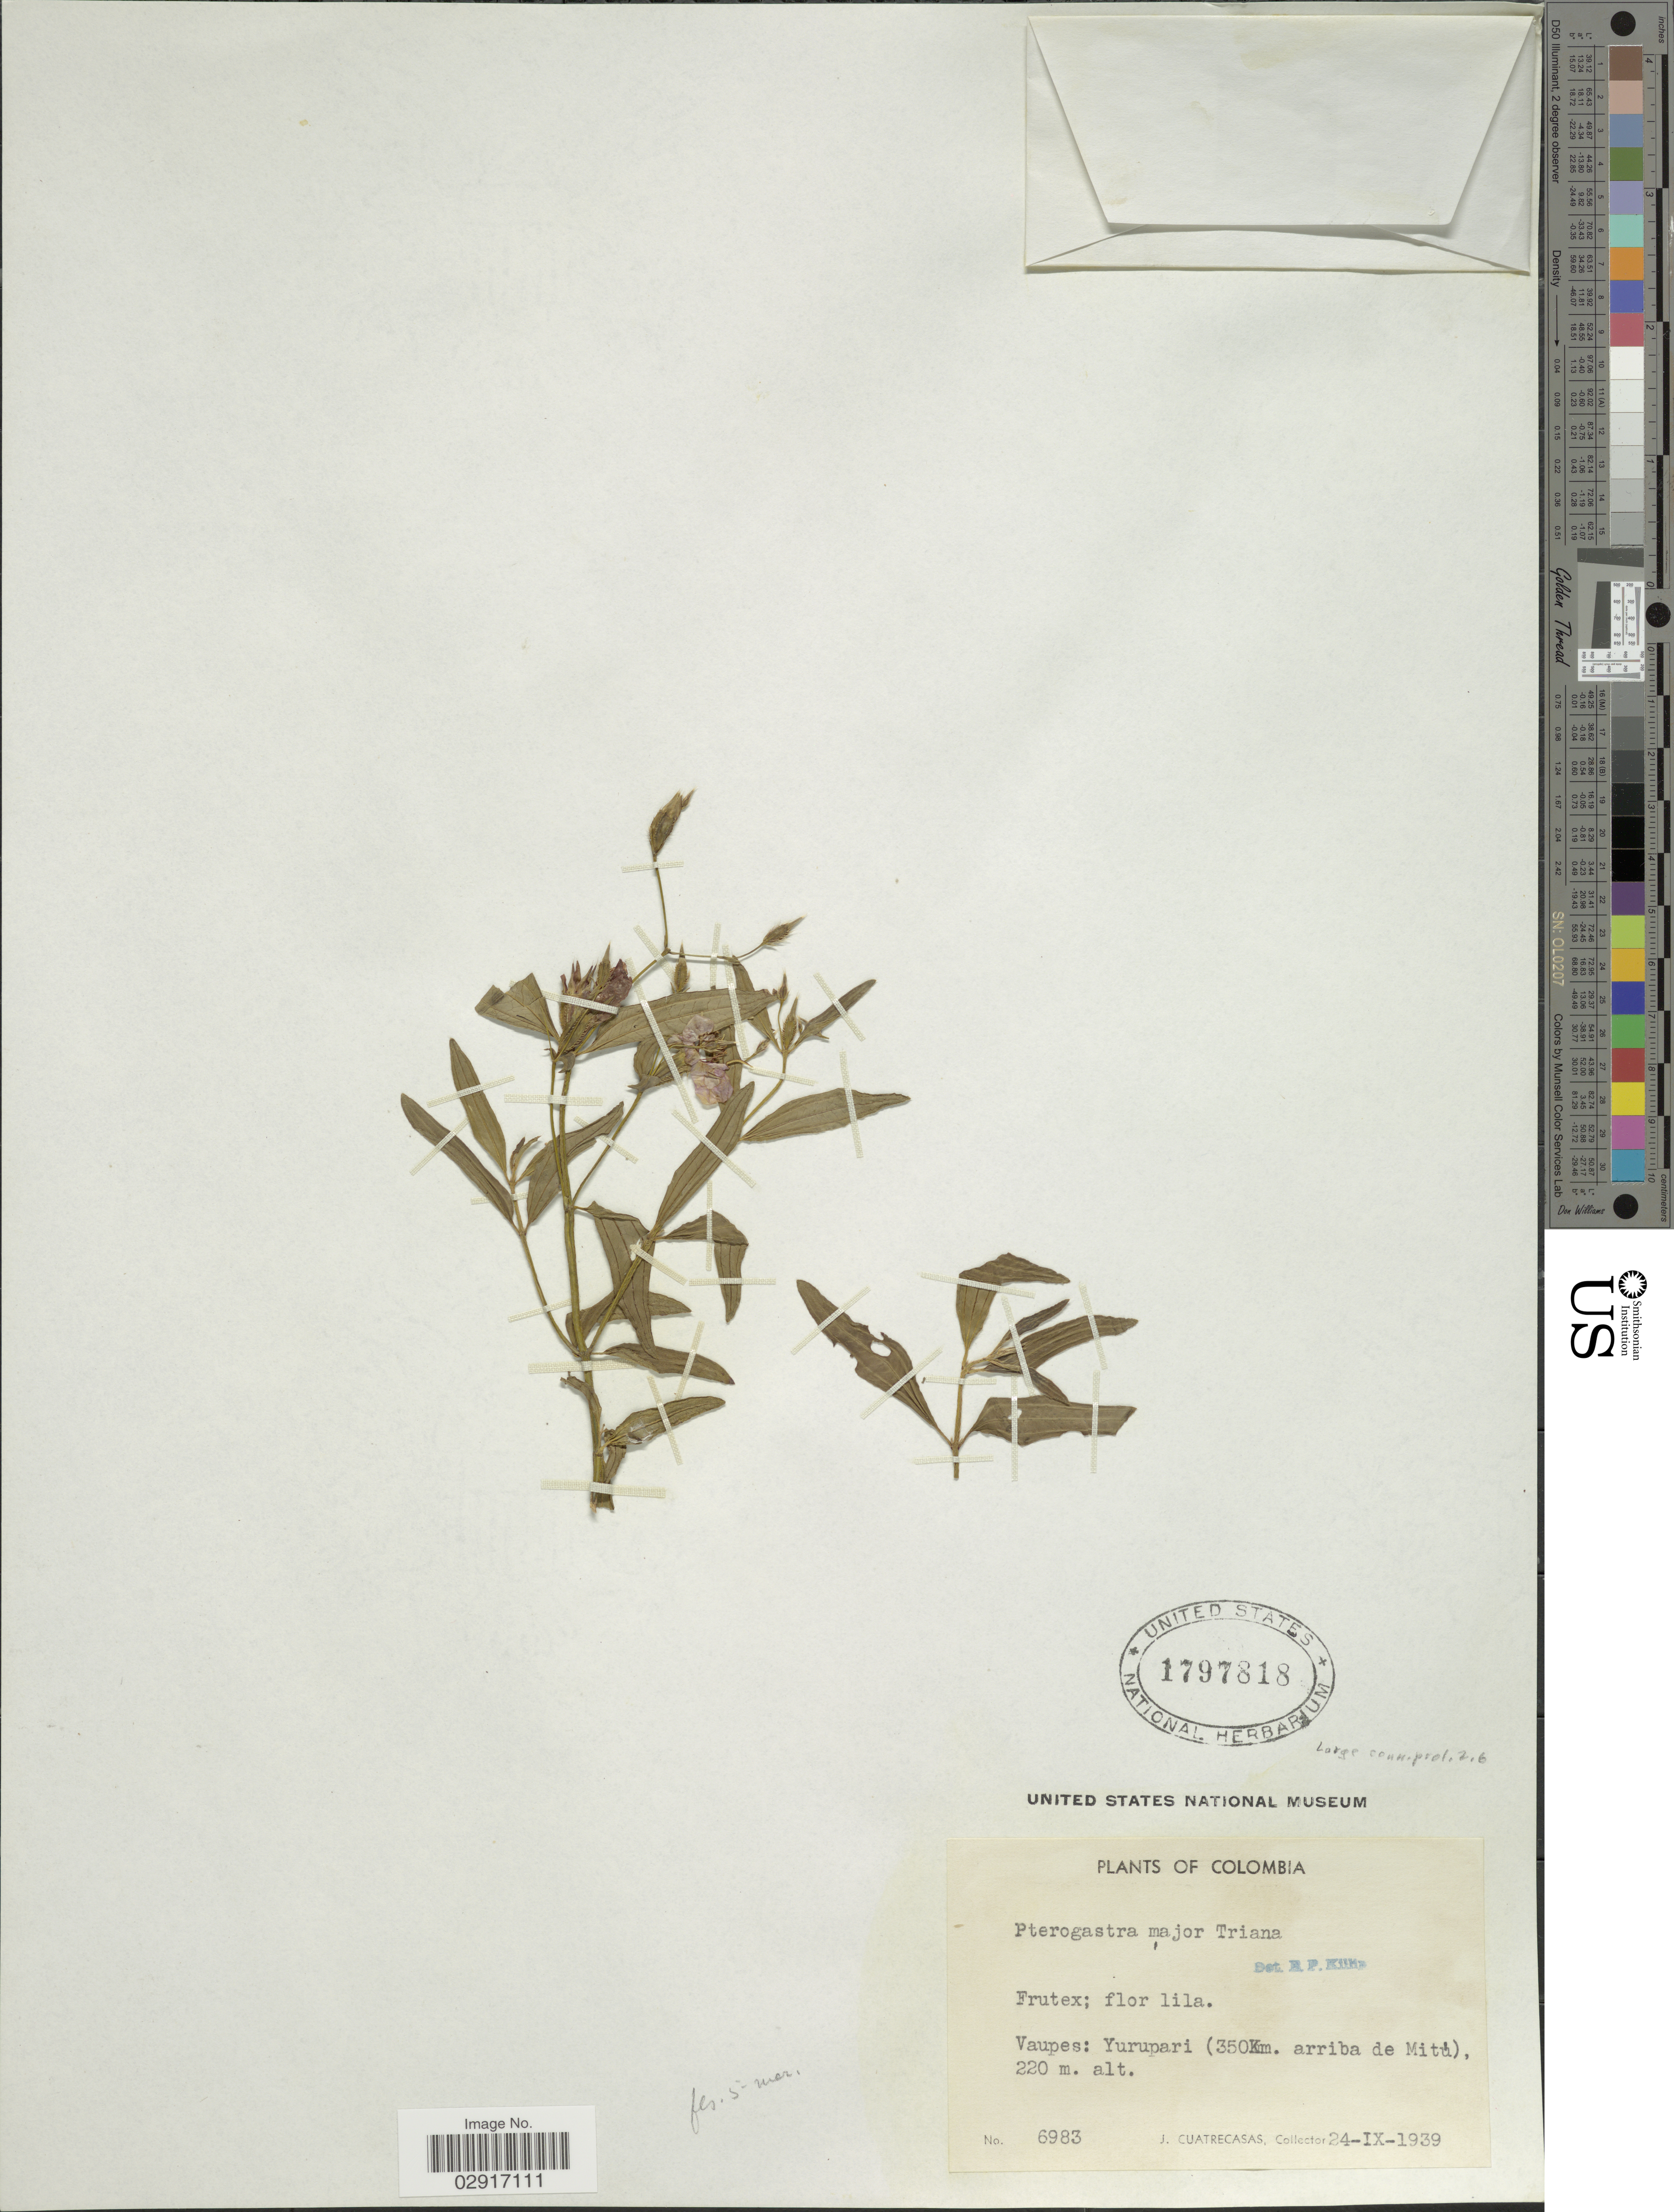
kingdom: Plantae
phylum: Tracheophyta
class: Magnoliopsida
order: Myrtales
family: Melastomataceae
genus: Pterogastra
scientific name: Pterogastra divaricata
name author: (Bonpl.) Naudin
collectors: J. Cuatrecasas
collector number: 6983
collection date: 1939-09-24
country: Colombia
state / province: Vaupés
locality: Yurupari (350Km. arriba de Mitú).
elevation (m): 220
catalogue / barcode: US 1797818